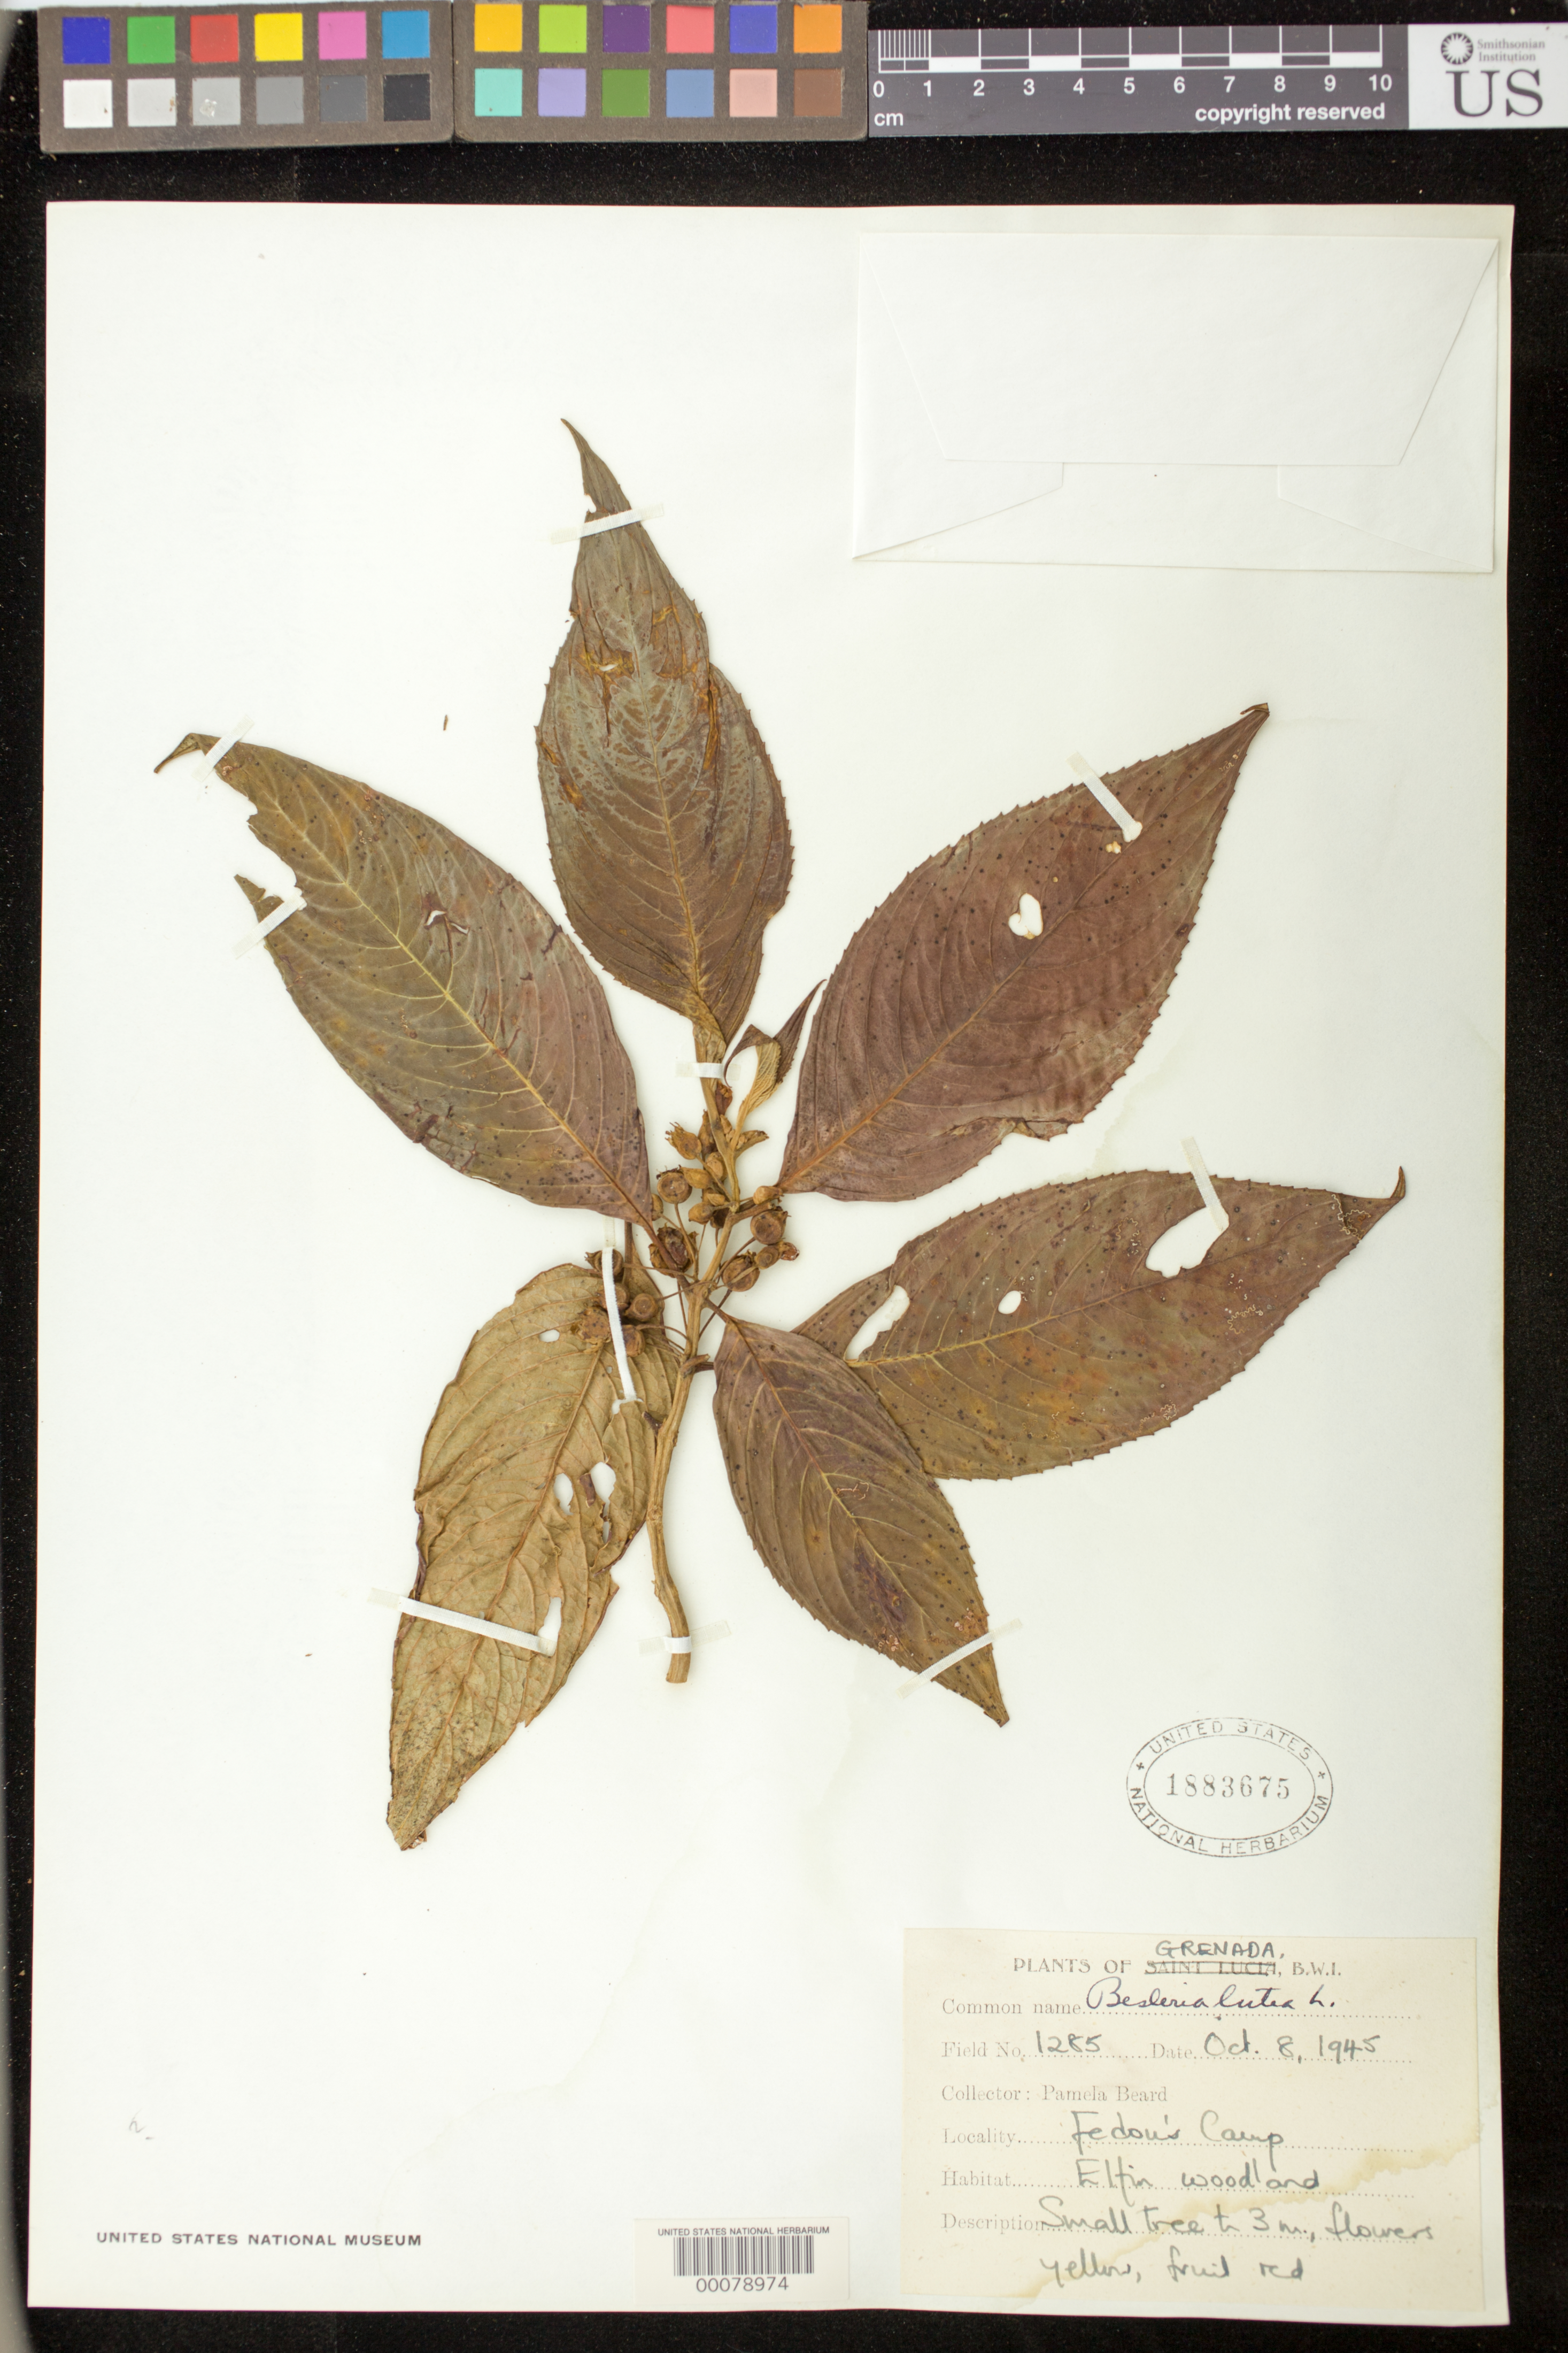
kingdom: Plantae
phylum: Tracheophyta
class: Magnoliopsida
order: Lamiales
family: Gesneriaceae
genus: Besleria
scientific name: Besleria lutea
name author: L.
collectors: P. Beard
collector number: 1285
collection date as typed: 08 Oct 1945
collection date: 1945-10-08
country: Grenada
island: Grenada I.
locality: Fedon's Camp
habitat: Elfin woodland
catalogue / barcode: US 1883675